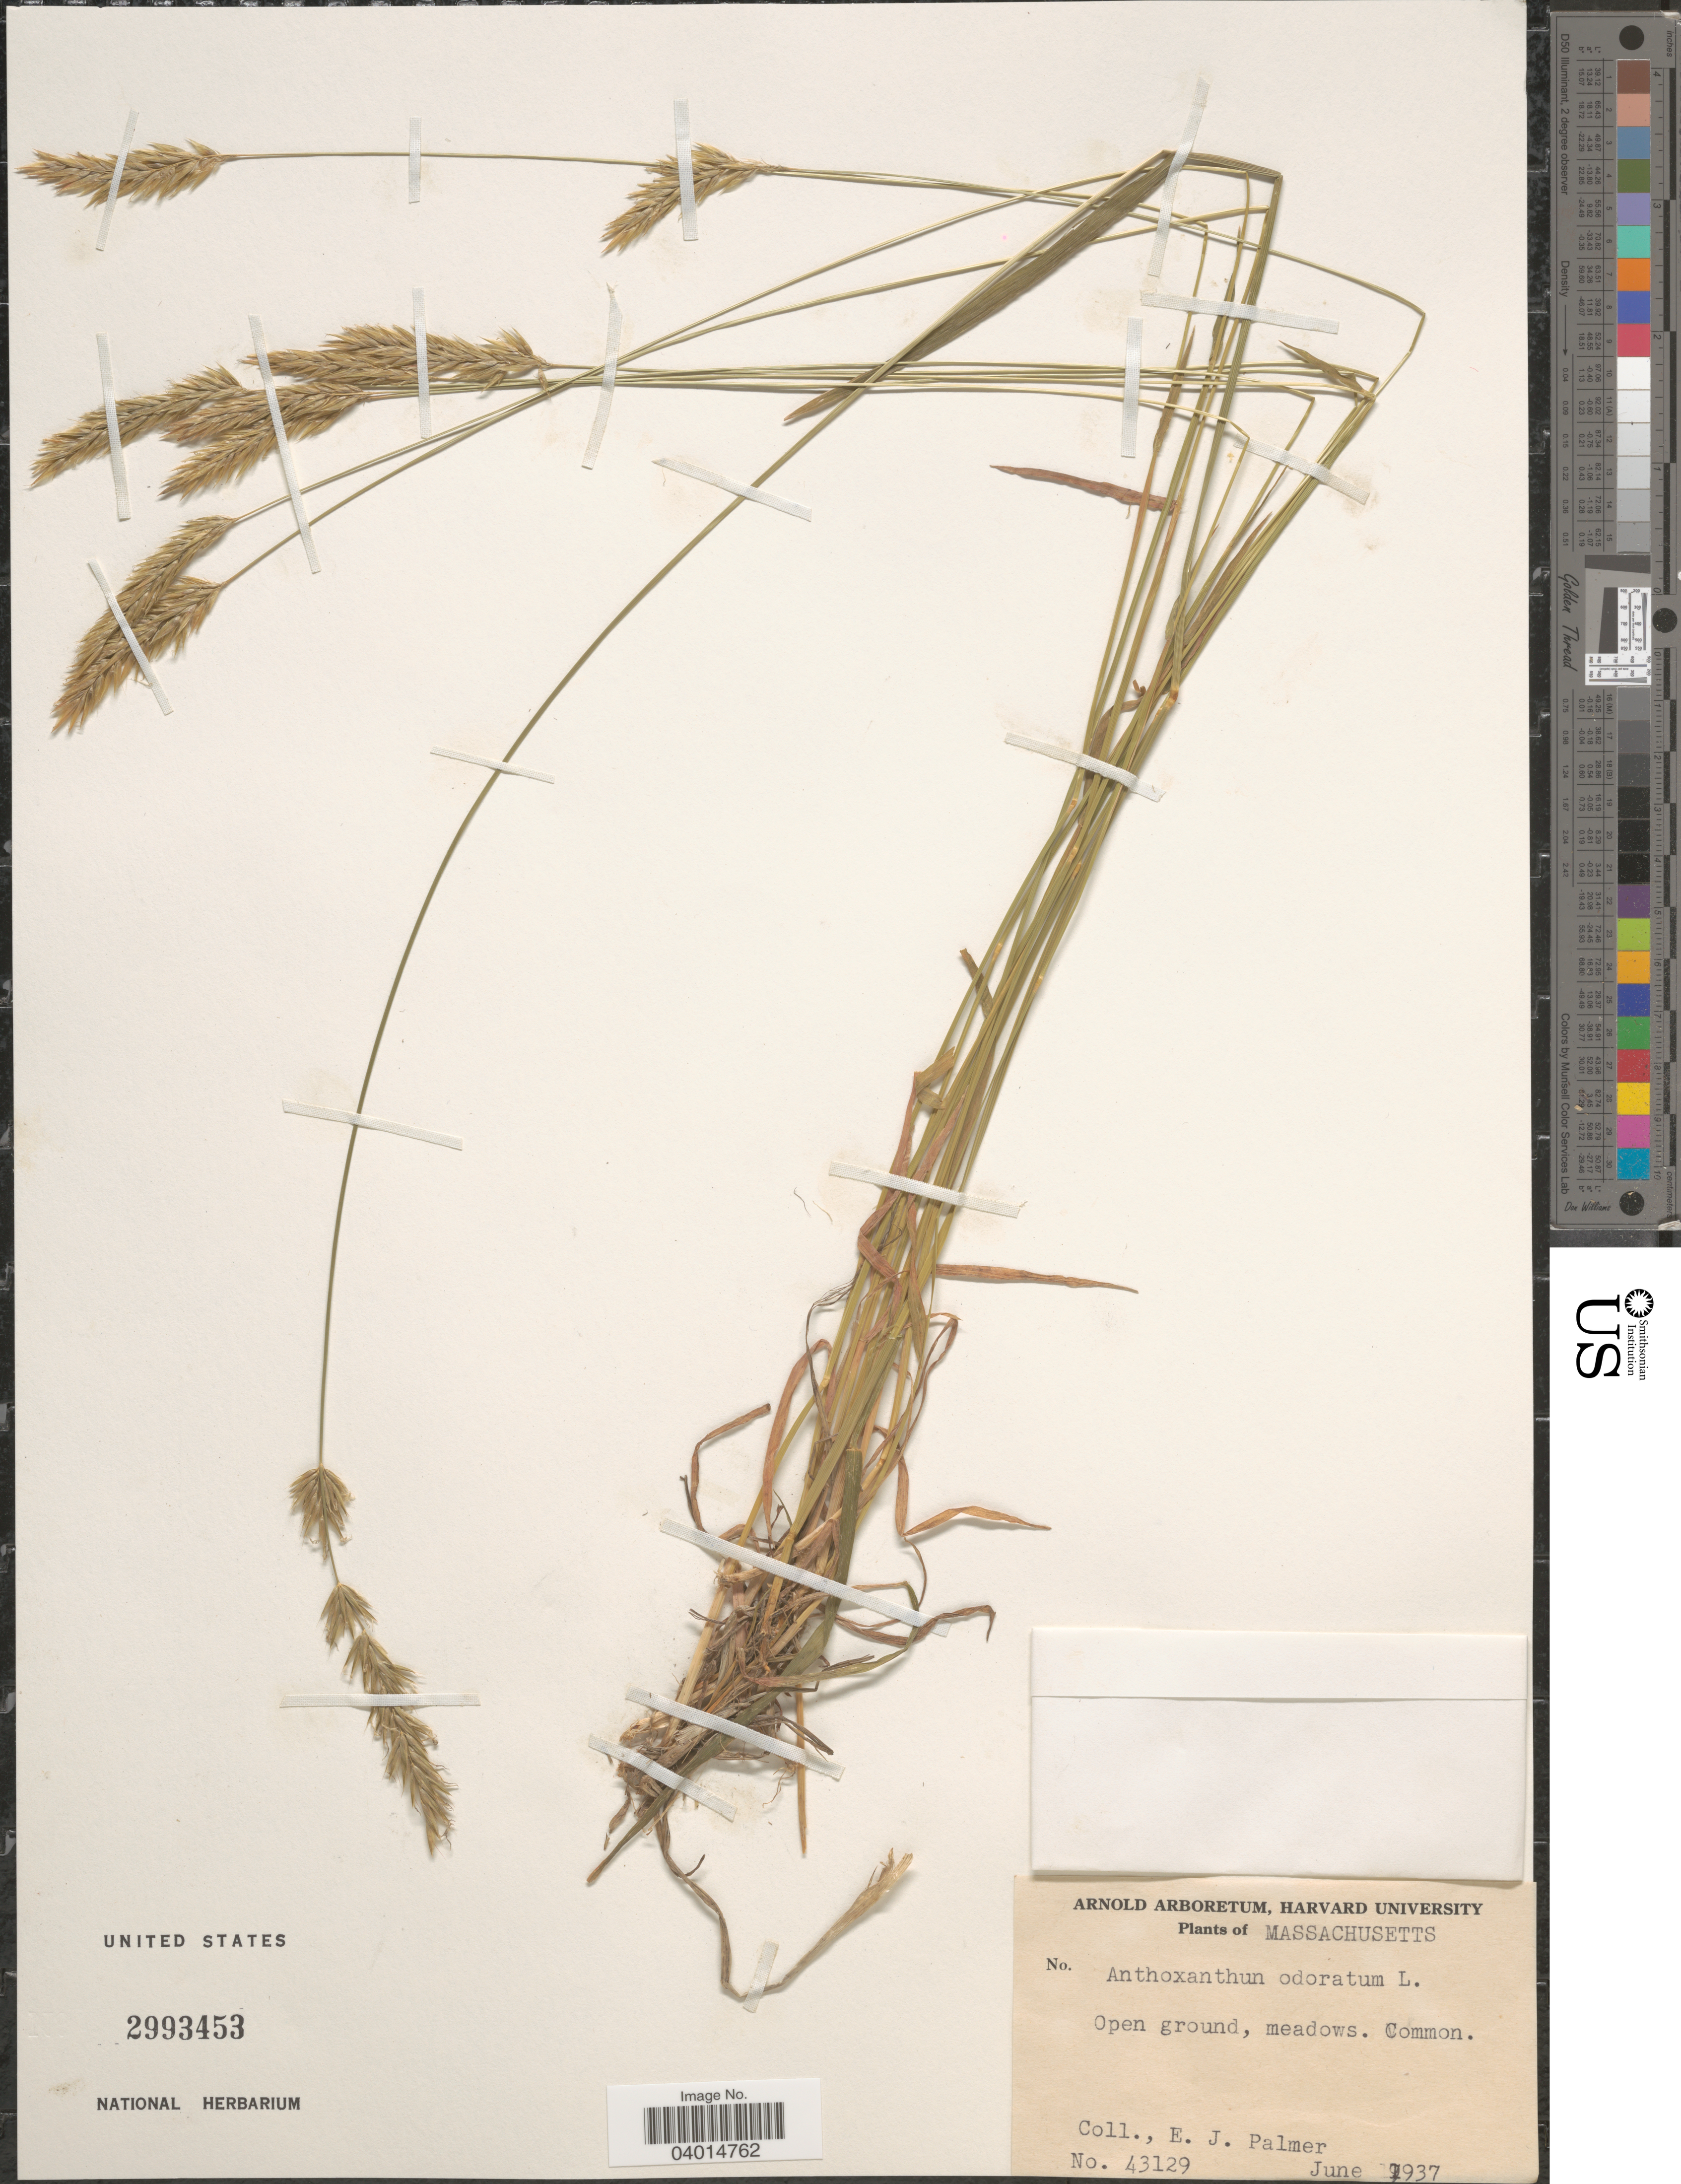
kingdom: Plantae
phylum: Tracheophyta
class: Liliopsida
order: Poales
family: Poaceae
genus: Anthoxanthum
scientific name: Anthoxanthum odoratum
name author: L.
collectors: E. J. Palmer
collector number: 43129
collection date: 1937-06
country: United States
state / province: Massachusetts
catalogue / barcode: US 2993453